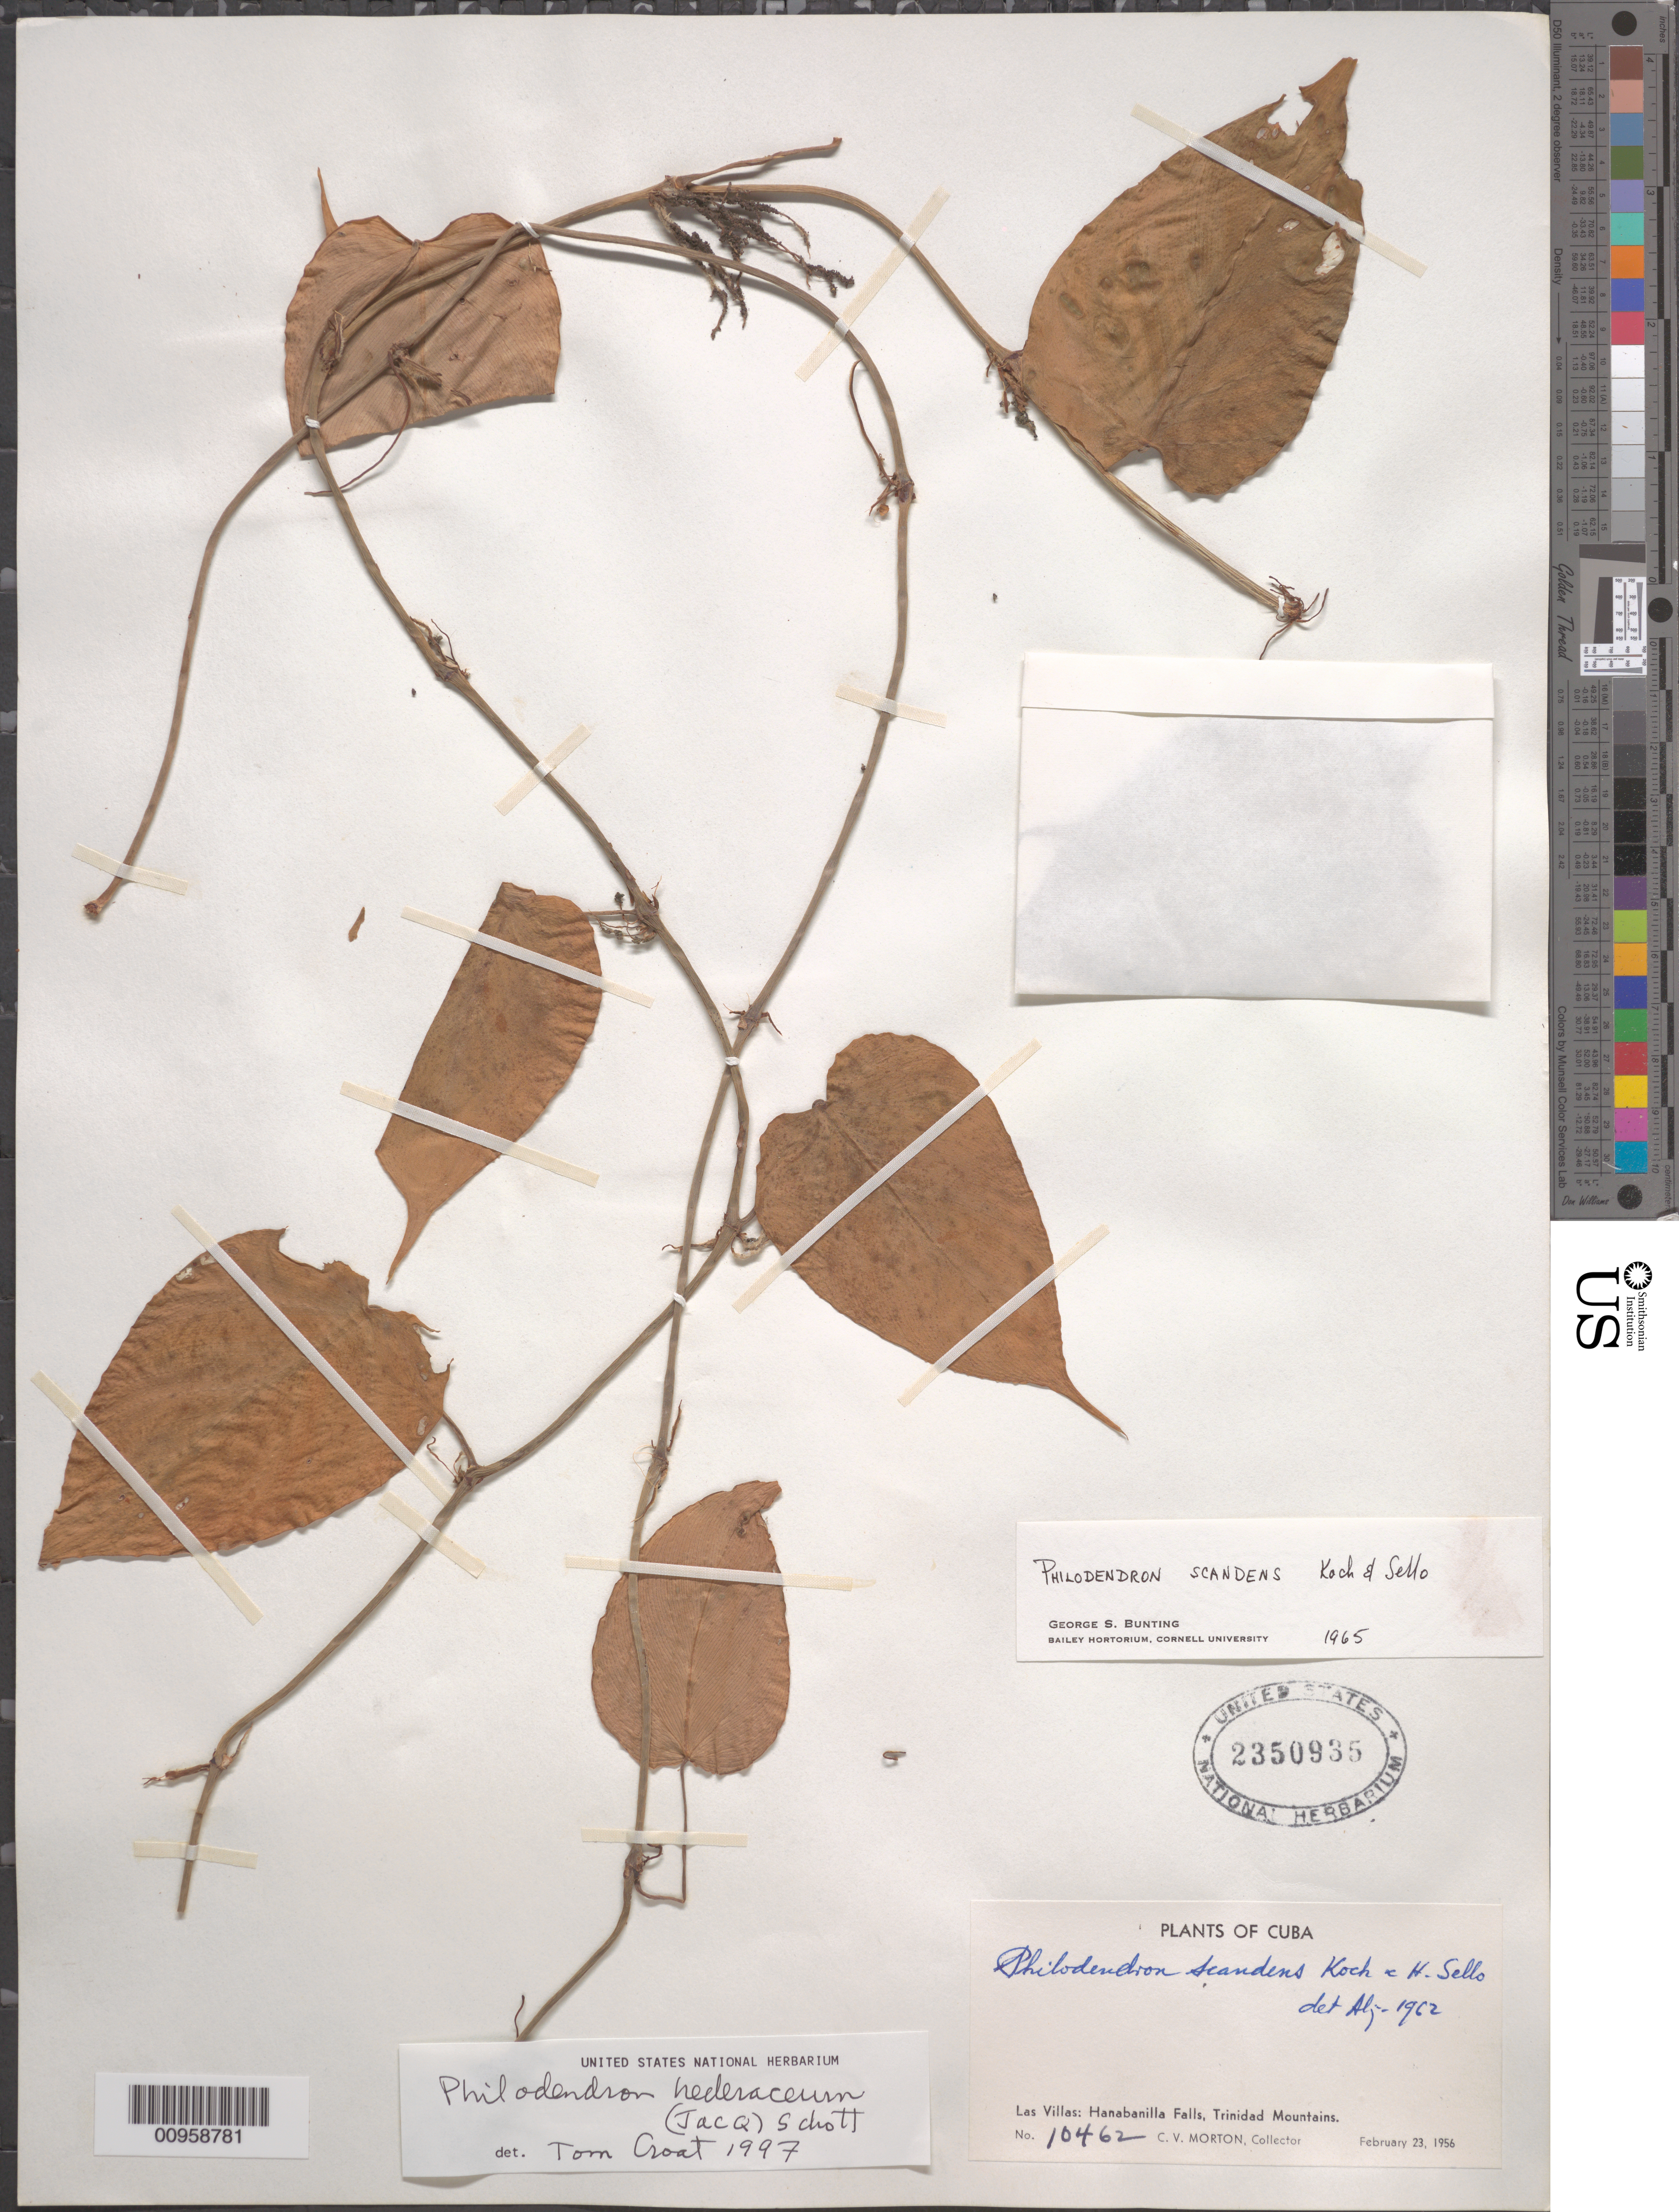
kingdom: Plantae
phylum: Tracheophyta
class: Liliopsida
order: Alismatales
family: Araceae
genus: Philodendron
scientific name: Philodendron hederaceum var. hederaceum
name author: (Jacq.) Schott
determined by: Croat, Thomas B., Missouri Botanical Garden (MO)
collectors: C. V. Morton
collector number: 10462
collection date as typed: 23 Feb 1956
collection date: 1956-02-23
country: Cuba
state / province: Las Villas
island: Cuba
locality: Hanabanilla Falls, Trinidad Mountains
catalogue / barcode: US 2350935